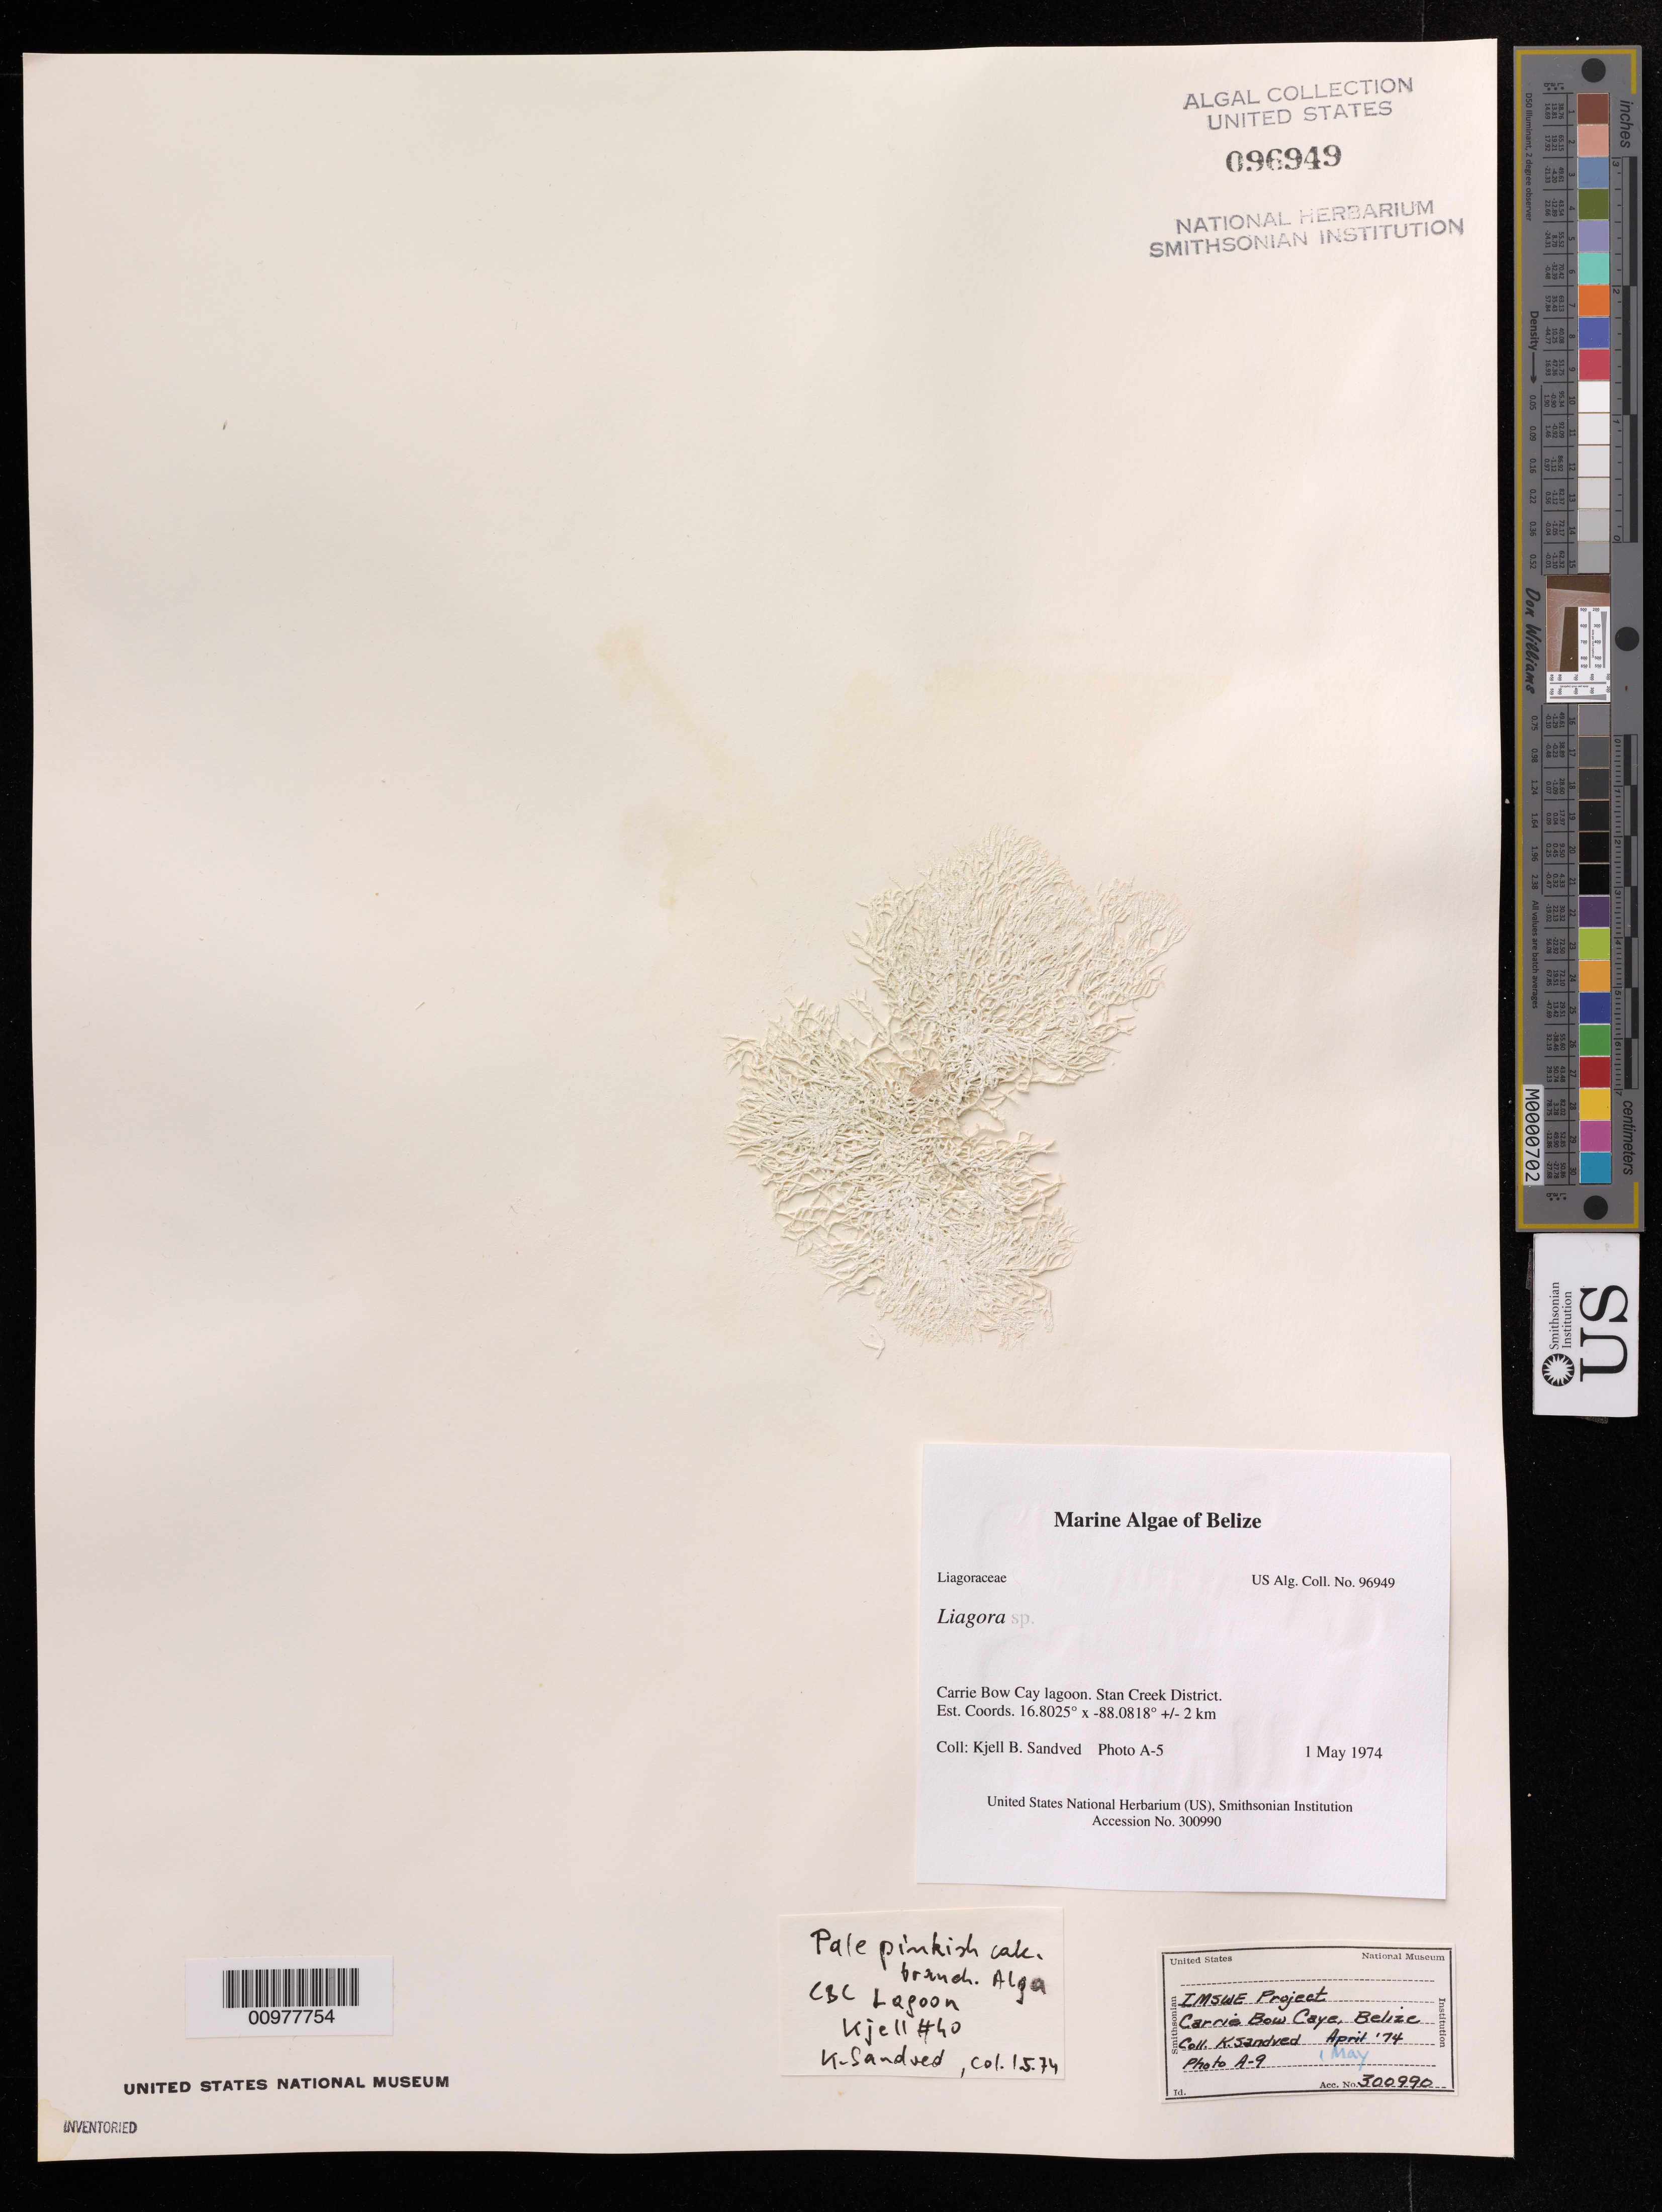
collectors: K. Sandved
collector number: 40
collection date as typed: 01 May 1974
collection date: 1974-05-01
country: Belize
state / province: Stann Creek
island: Carrie Bow Cay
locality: Lagoon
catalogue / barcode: US 96949